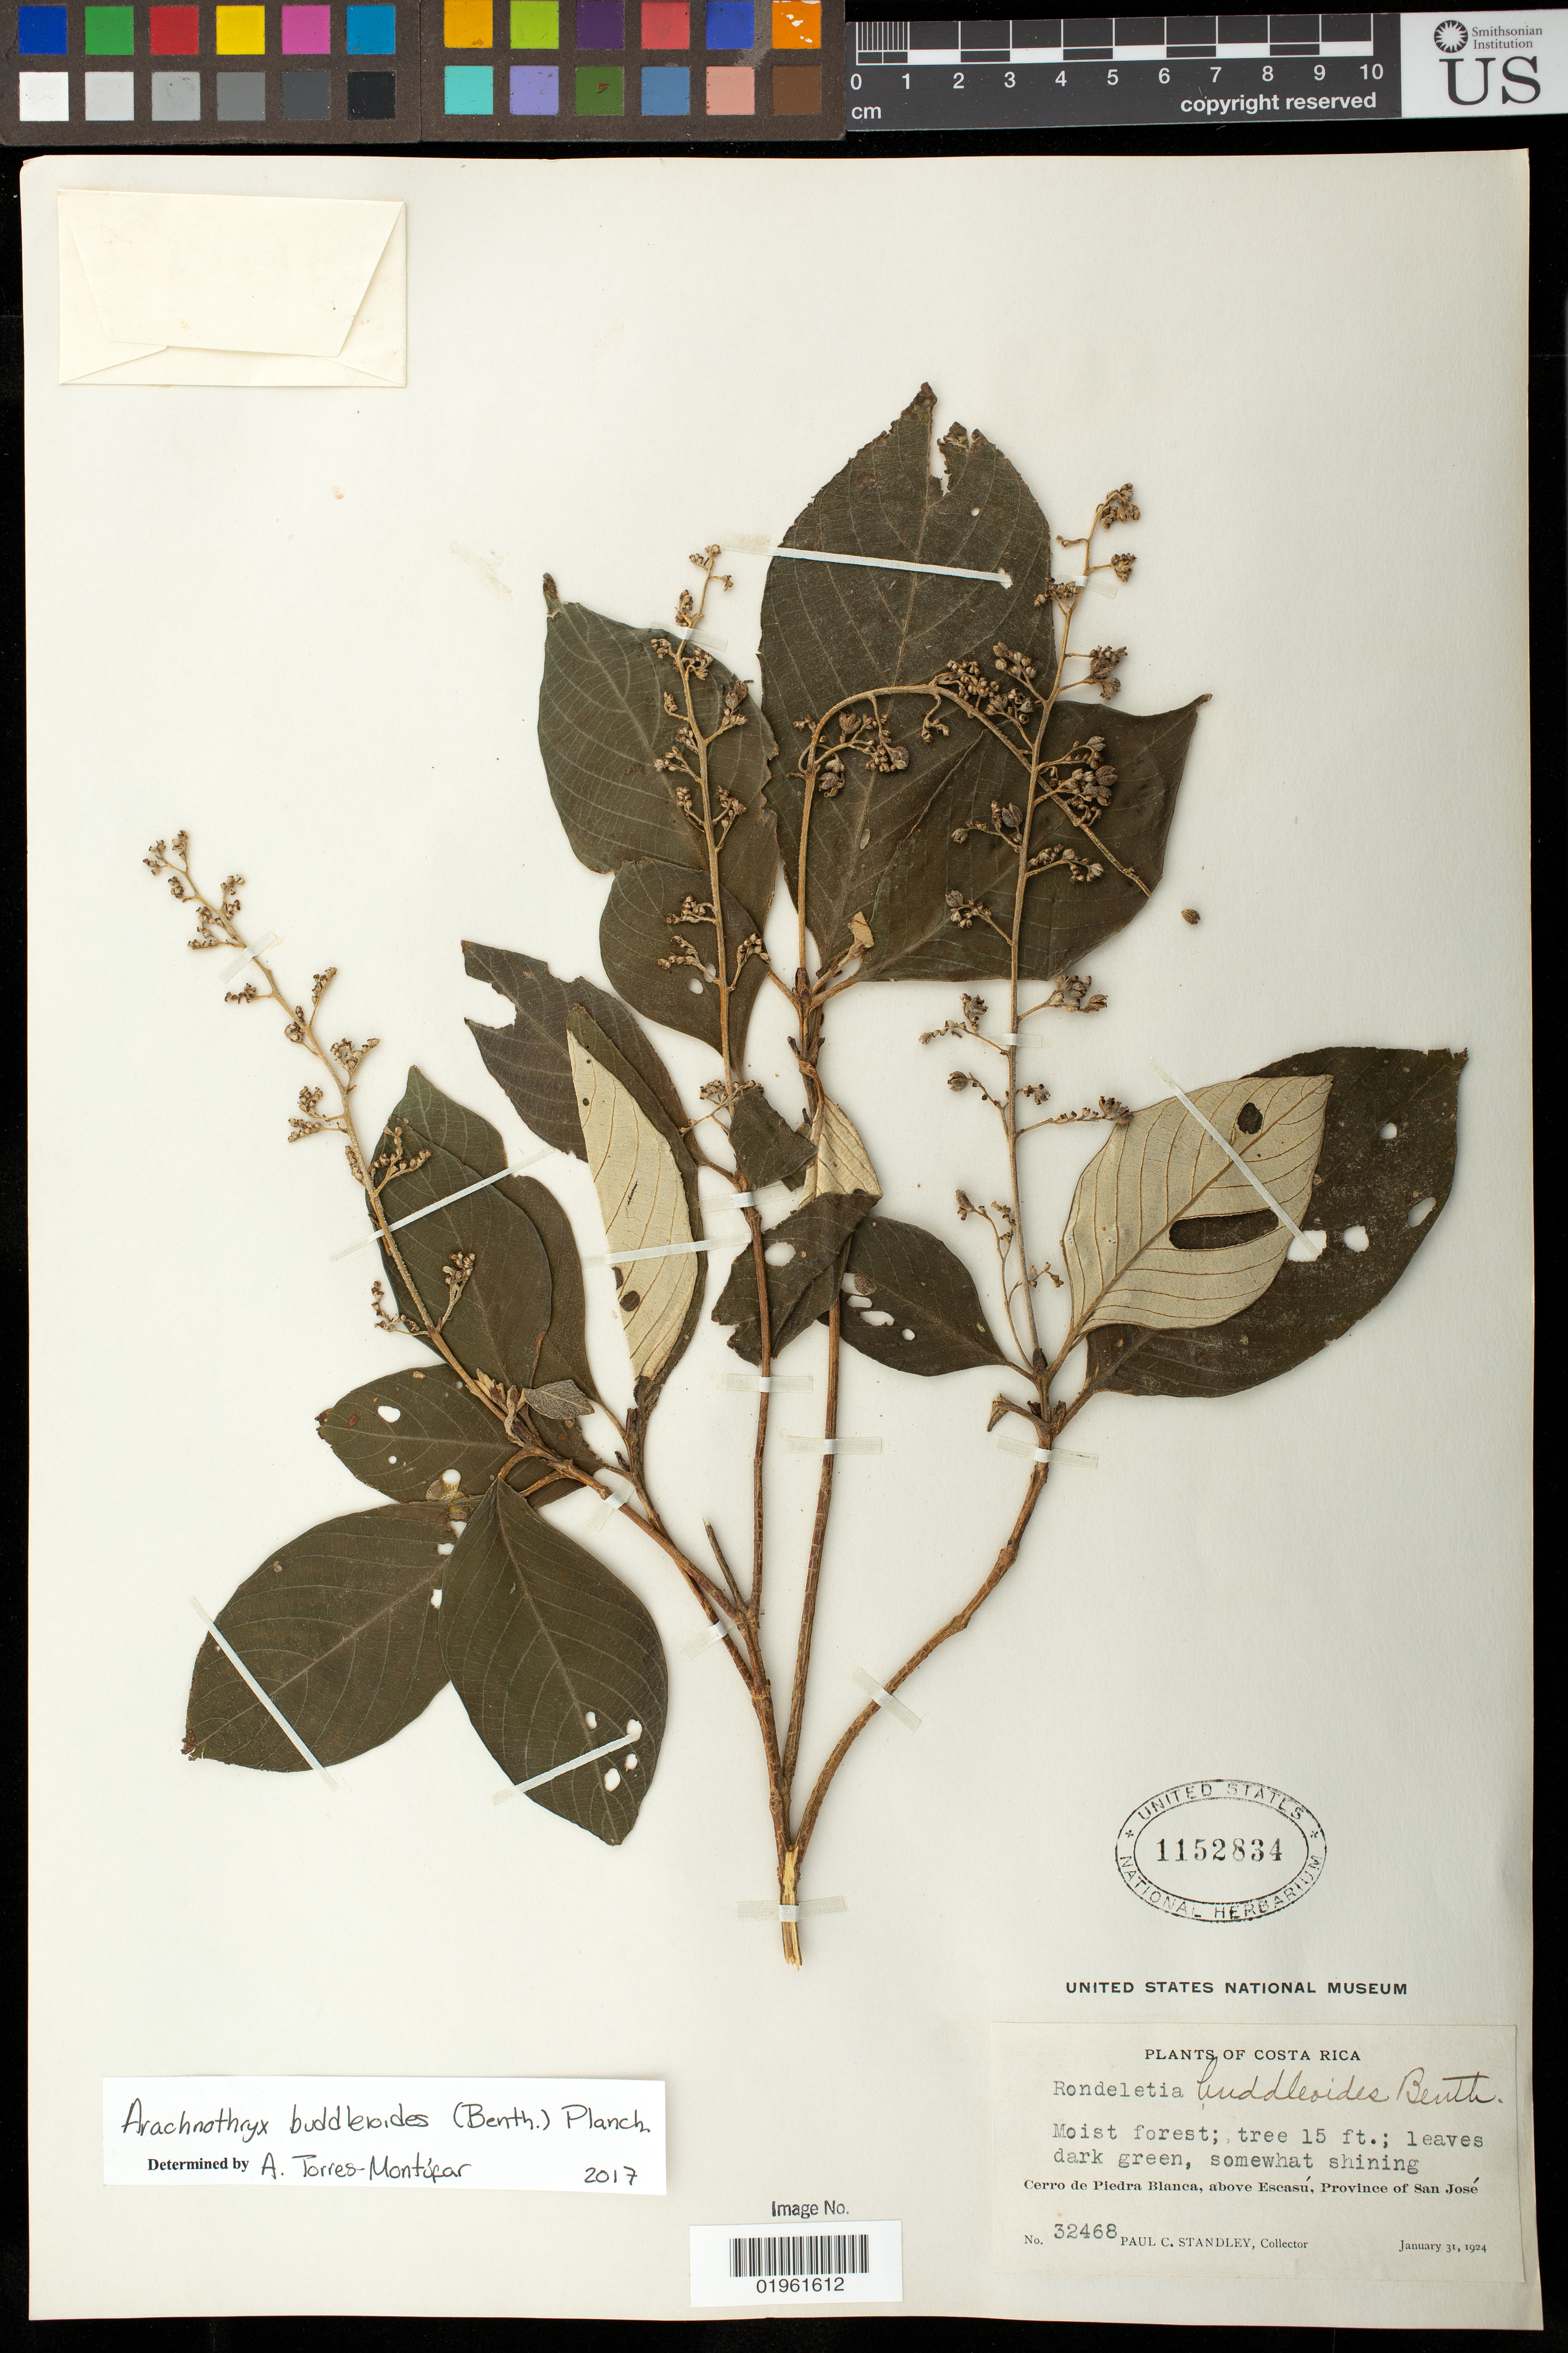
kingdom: Plantae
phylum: Tracheophyta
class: Magnoliopsida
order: Gentianales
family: Rubiaceae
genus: Arachnothryx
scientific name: Arachnothryx buddleioides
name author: (Benth.) Planch.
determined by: Montúfar, Alejandro Torres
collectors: P. C. Standley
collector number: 32468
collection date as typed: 31 Jan 1924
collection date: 1924-01-31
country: Costa Rica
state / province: San José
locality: Cerro de Piedra Blanca, above Escasú.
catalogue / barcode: US 1152834